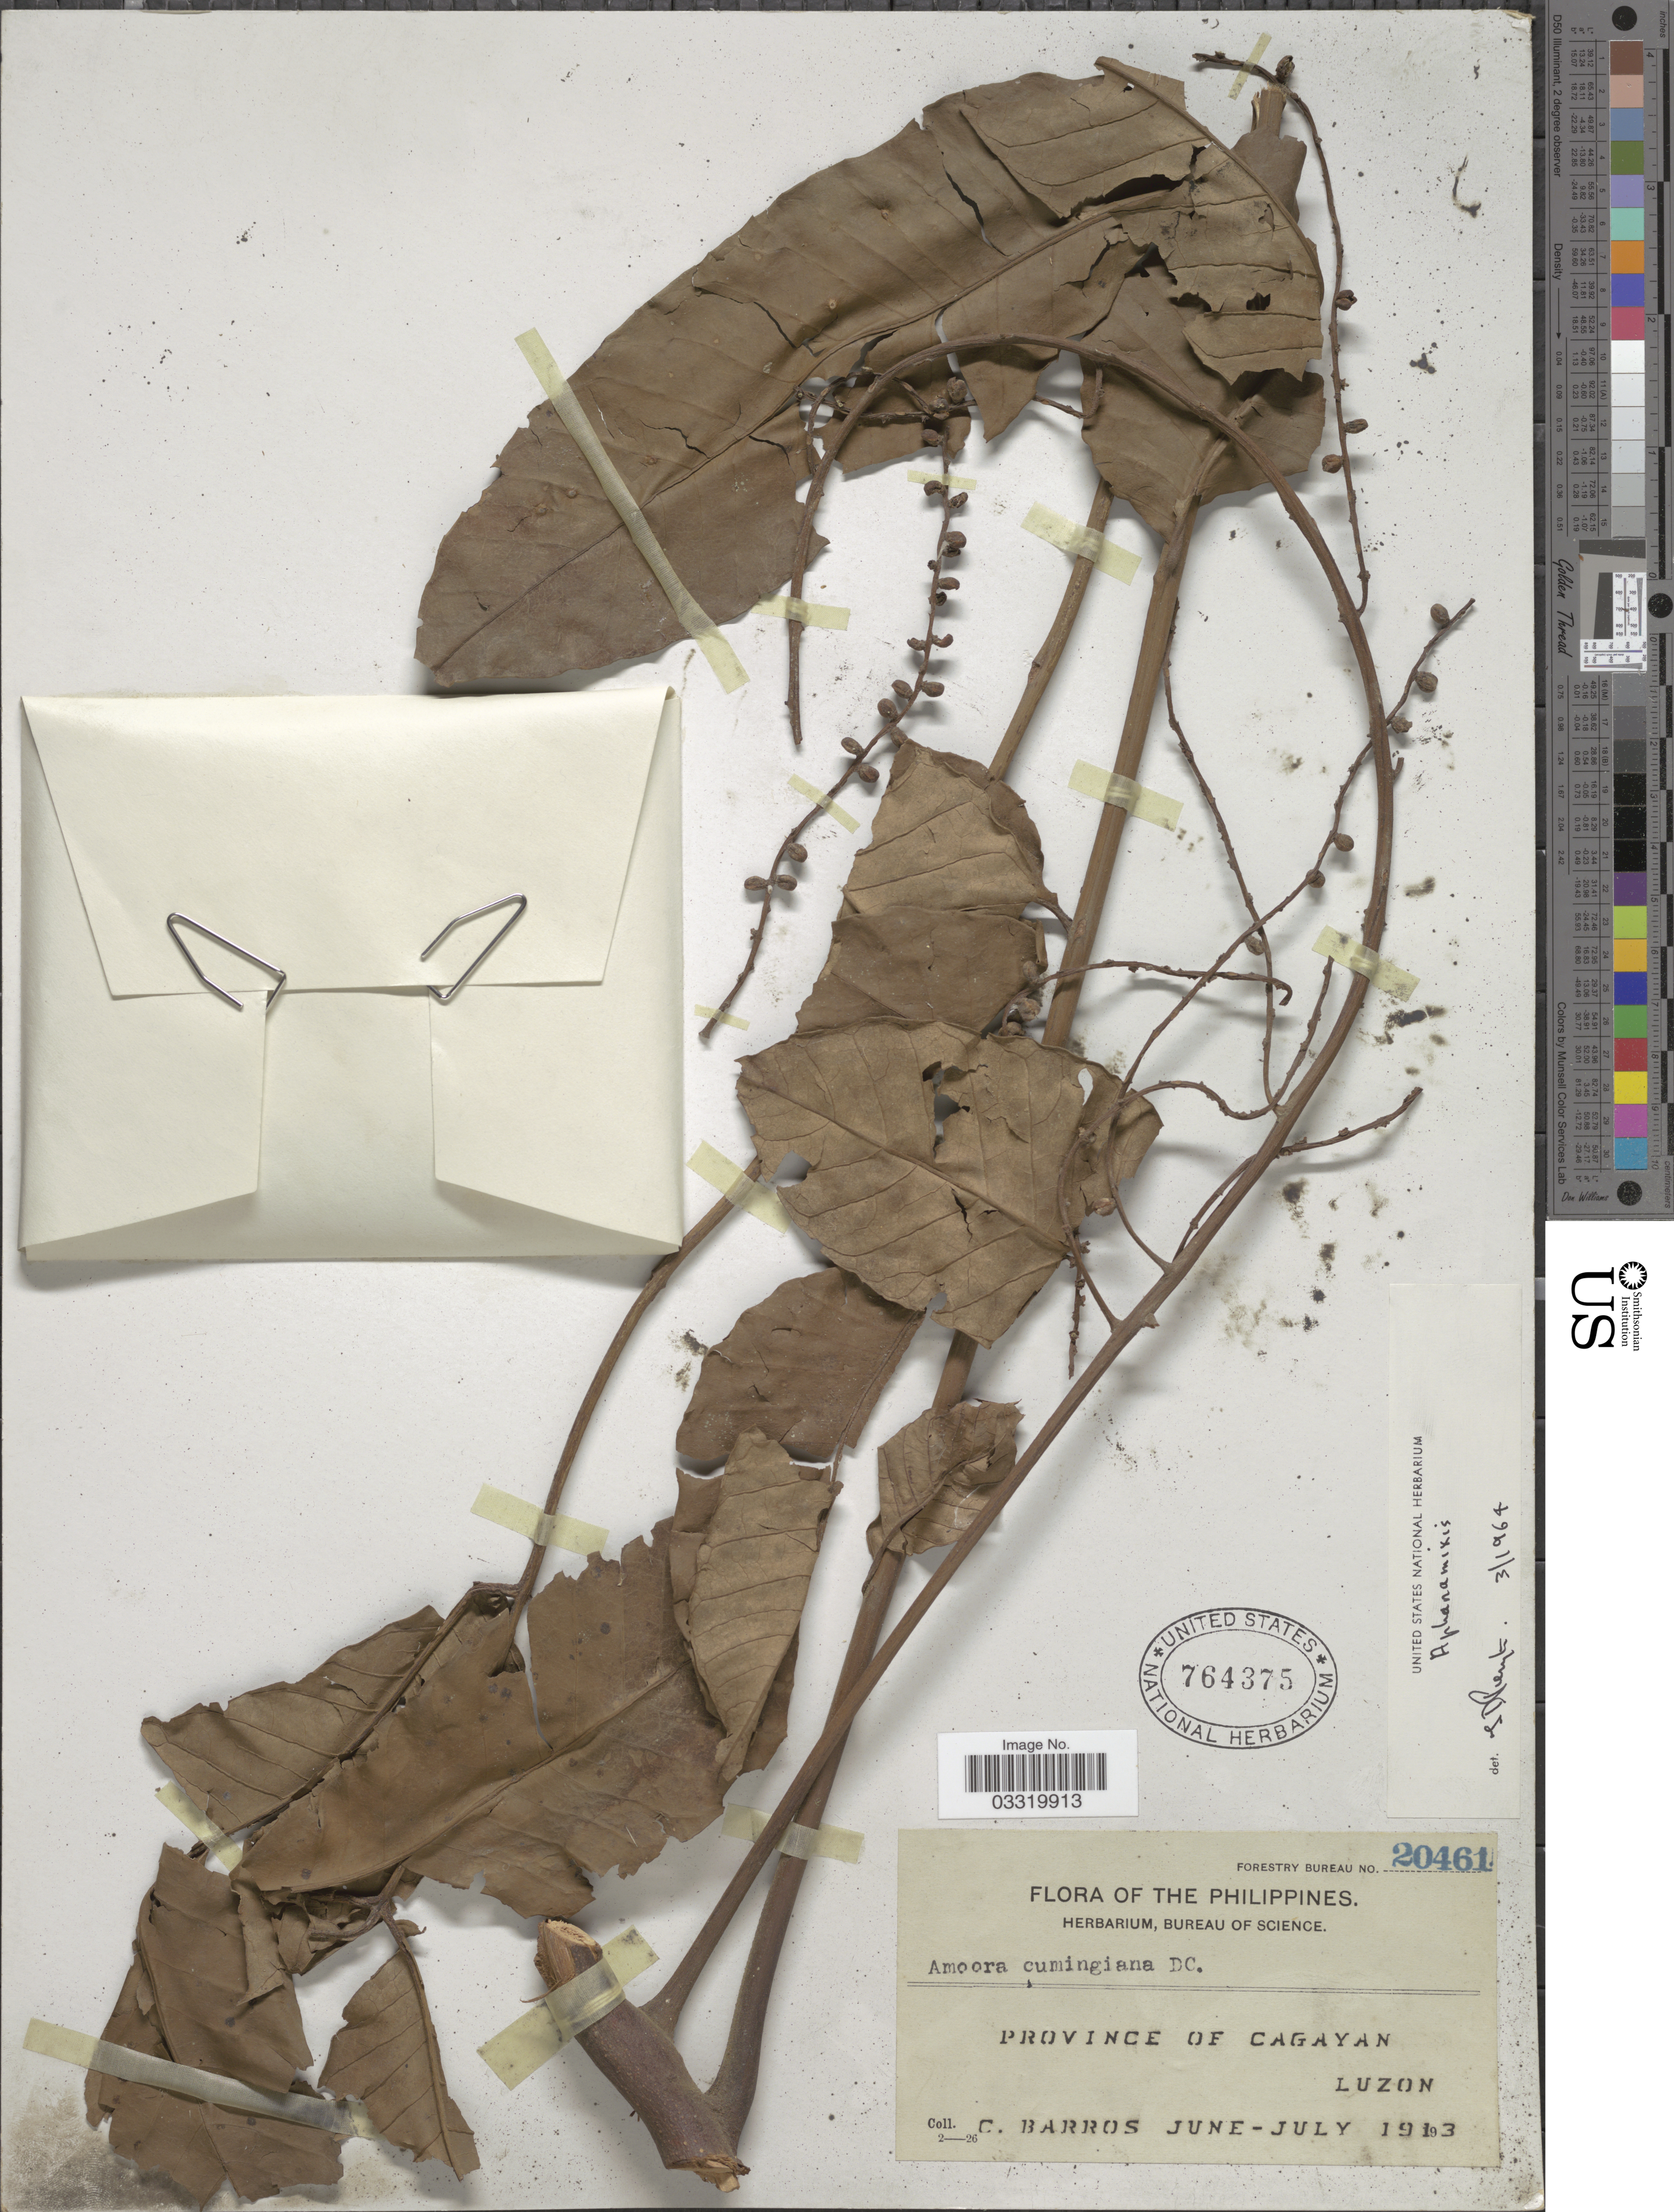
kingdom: Plantae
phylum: Tracheophyta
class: Magnoliopsida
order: Sapindales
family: Meliaceae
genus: Aphanamixis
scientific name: Aphanamixis polystachya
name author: (Wall.) R. Parker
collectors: C. Barros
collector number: Forestry Bureau 20461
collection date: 1913-06/1913-07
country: Philippines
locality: Province of Cagayan, Luzon.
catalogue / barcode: US 764375